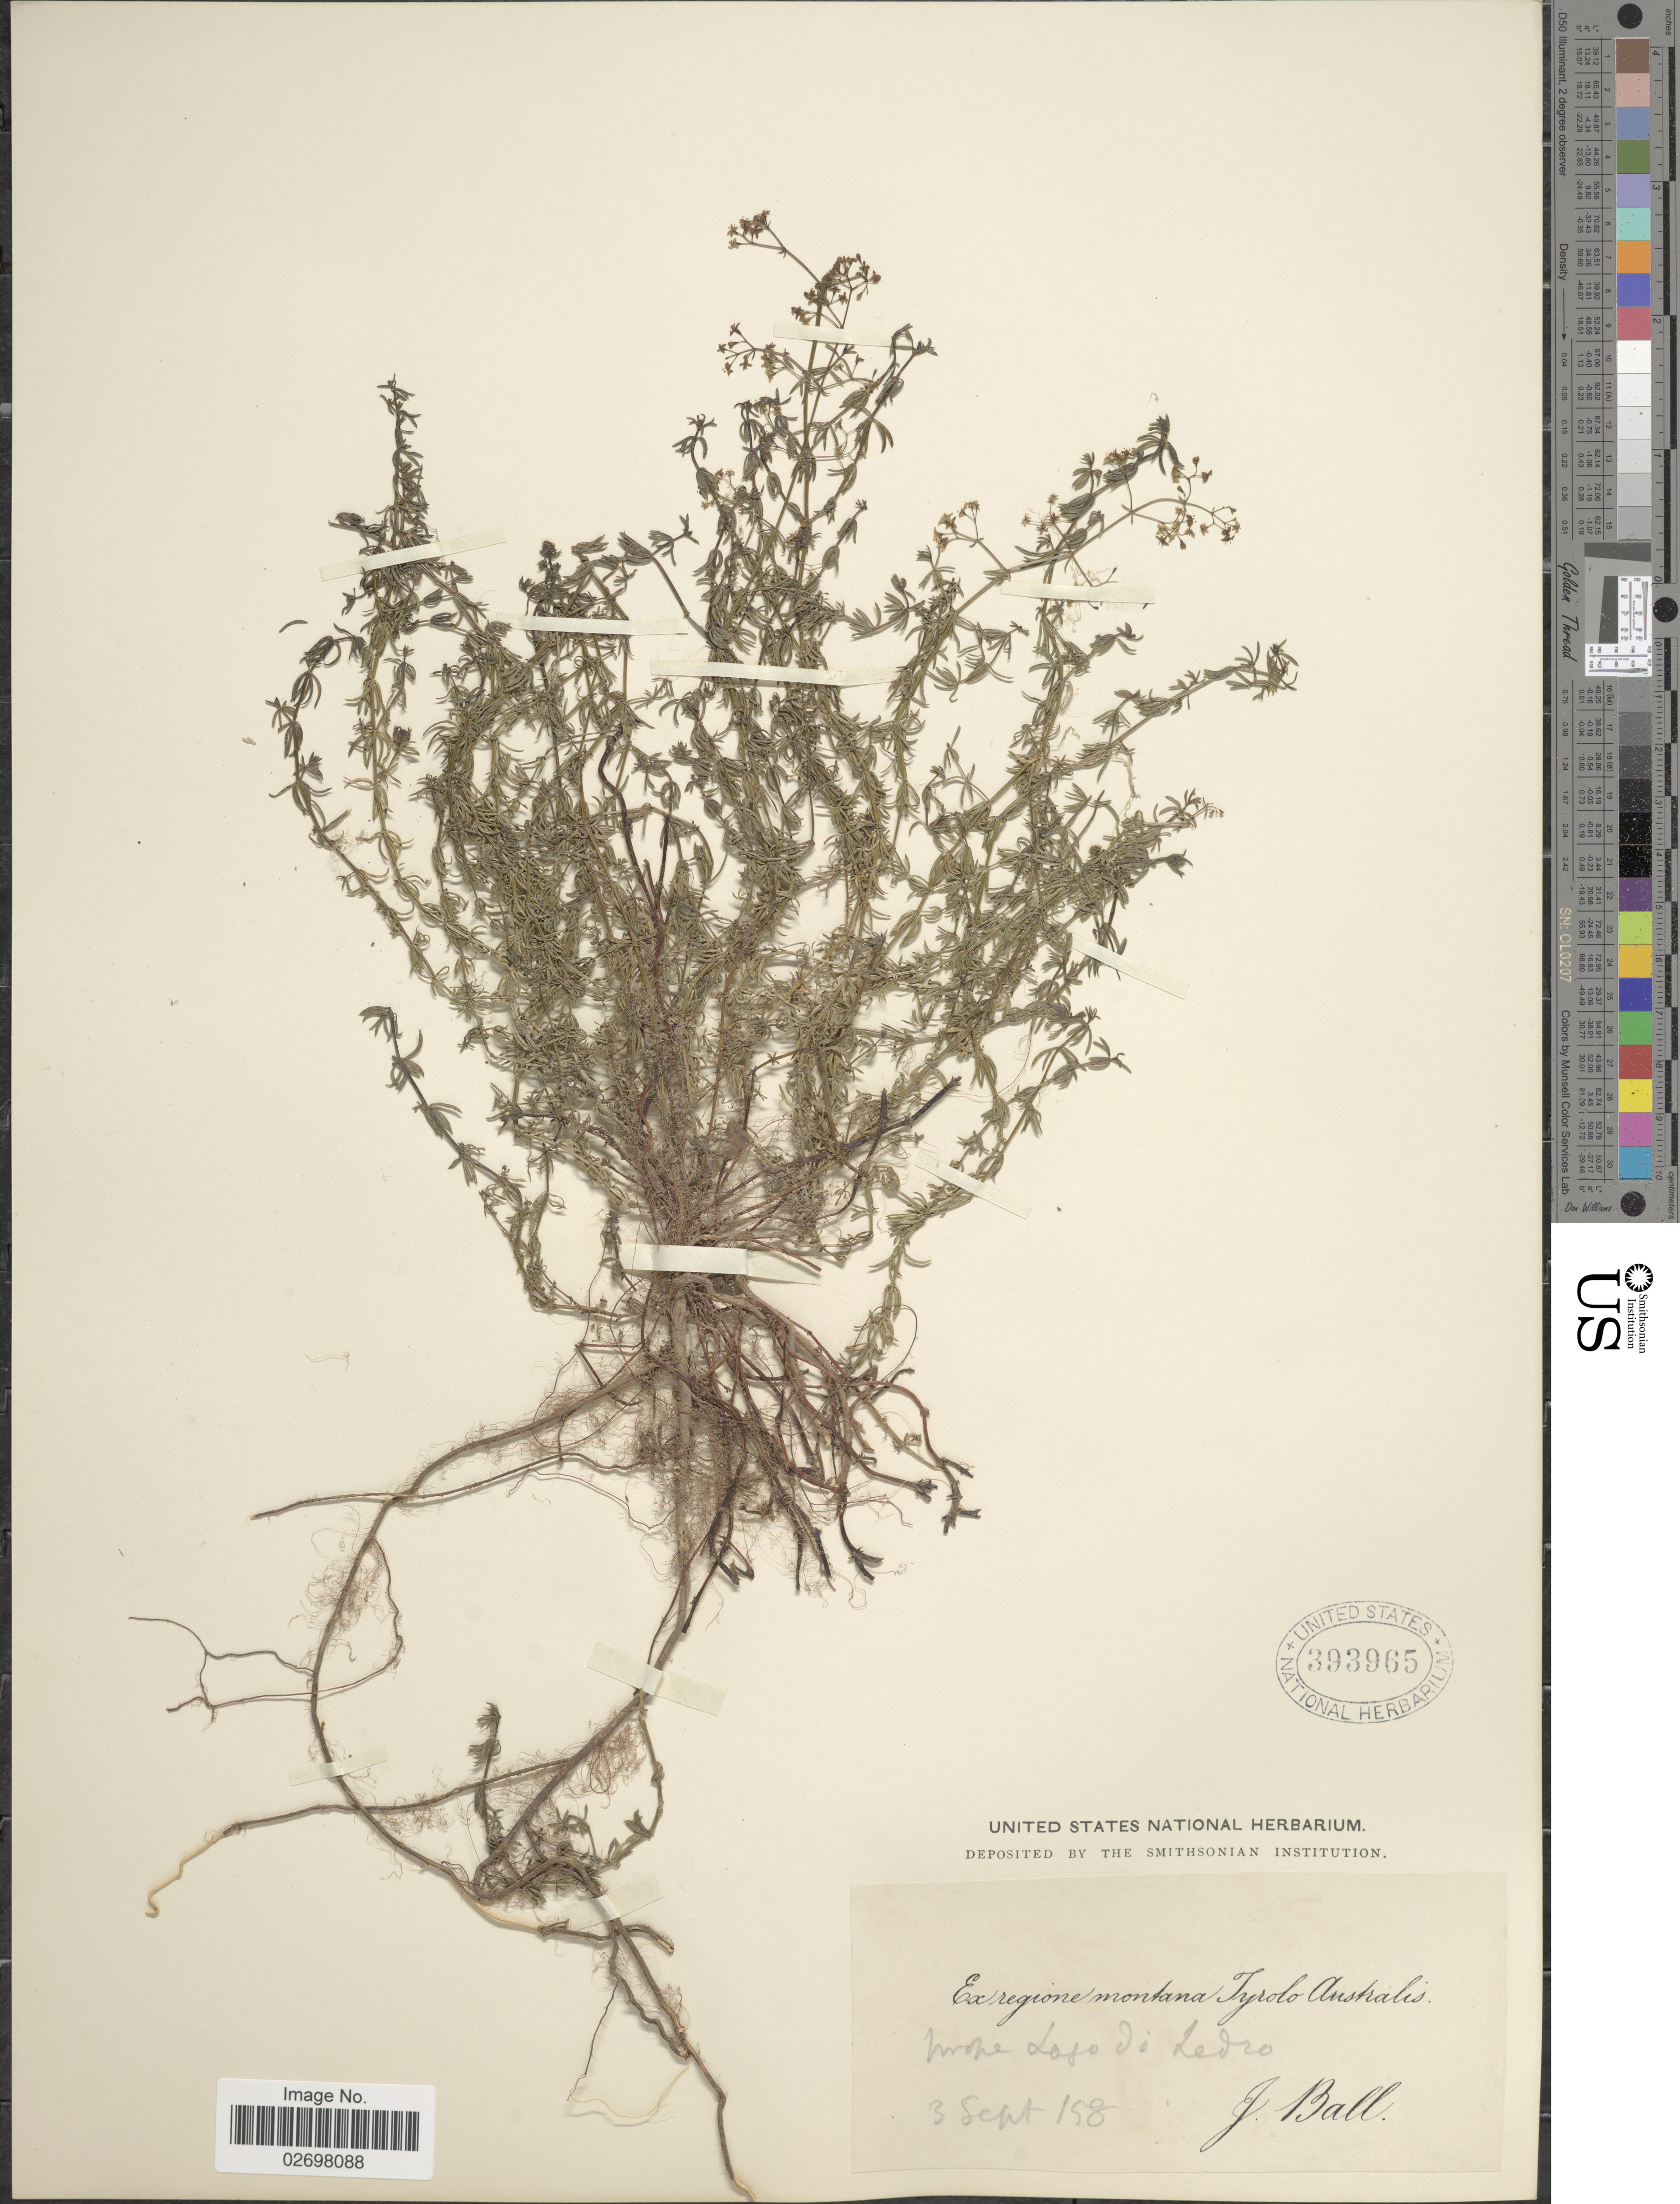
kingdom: Plantae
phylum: Tracheophyta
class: Magnoliopsida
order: Gentianales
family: Rubiaceae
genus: Galium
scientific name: Galium sp.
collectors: J. Ball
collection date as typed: Transcribed d/m/y: 3/9/58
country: Austria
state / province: Tirol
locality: Regione montana Tyrolo Australis prope Lago di Ledro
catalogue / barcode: US 393965